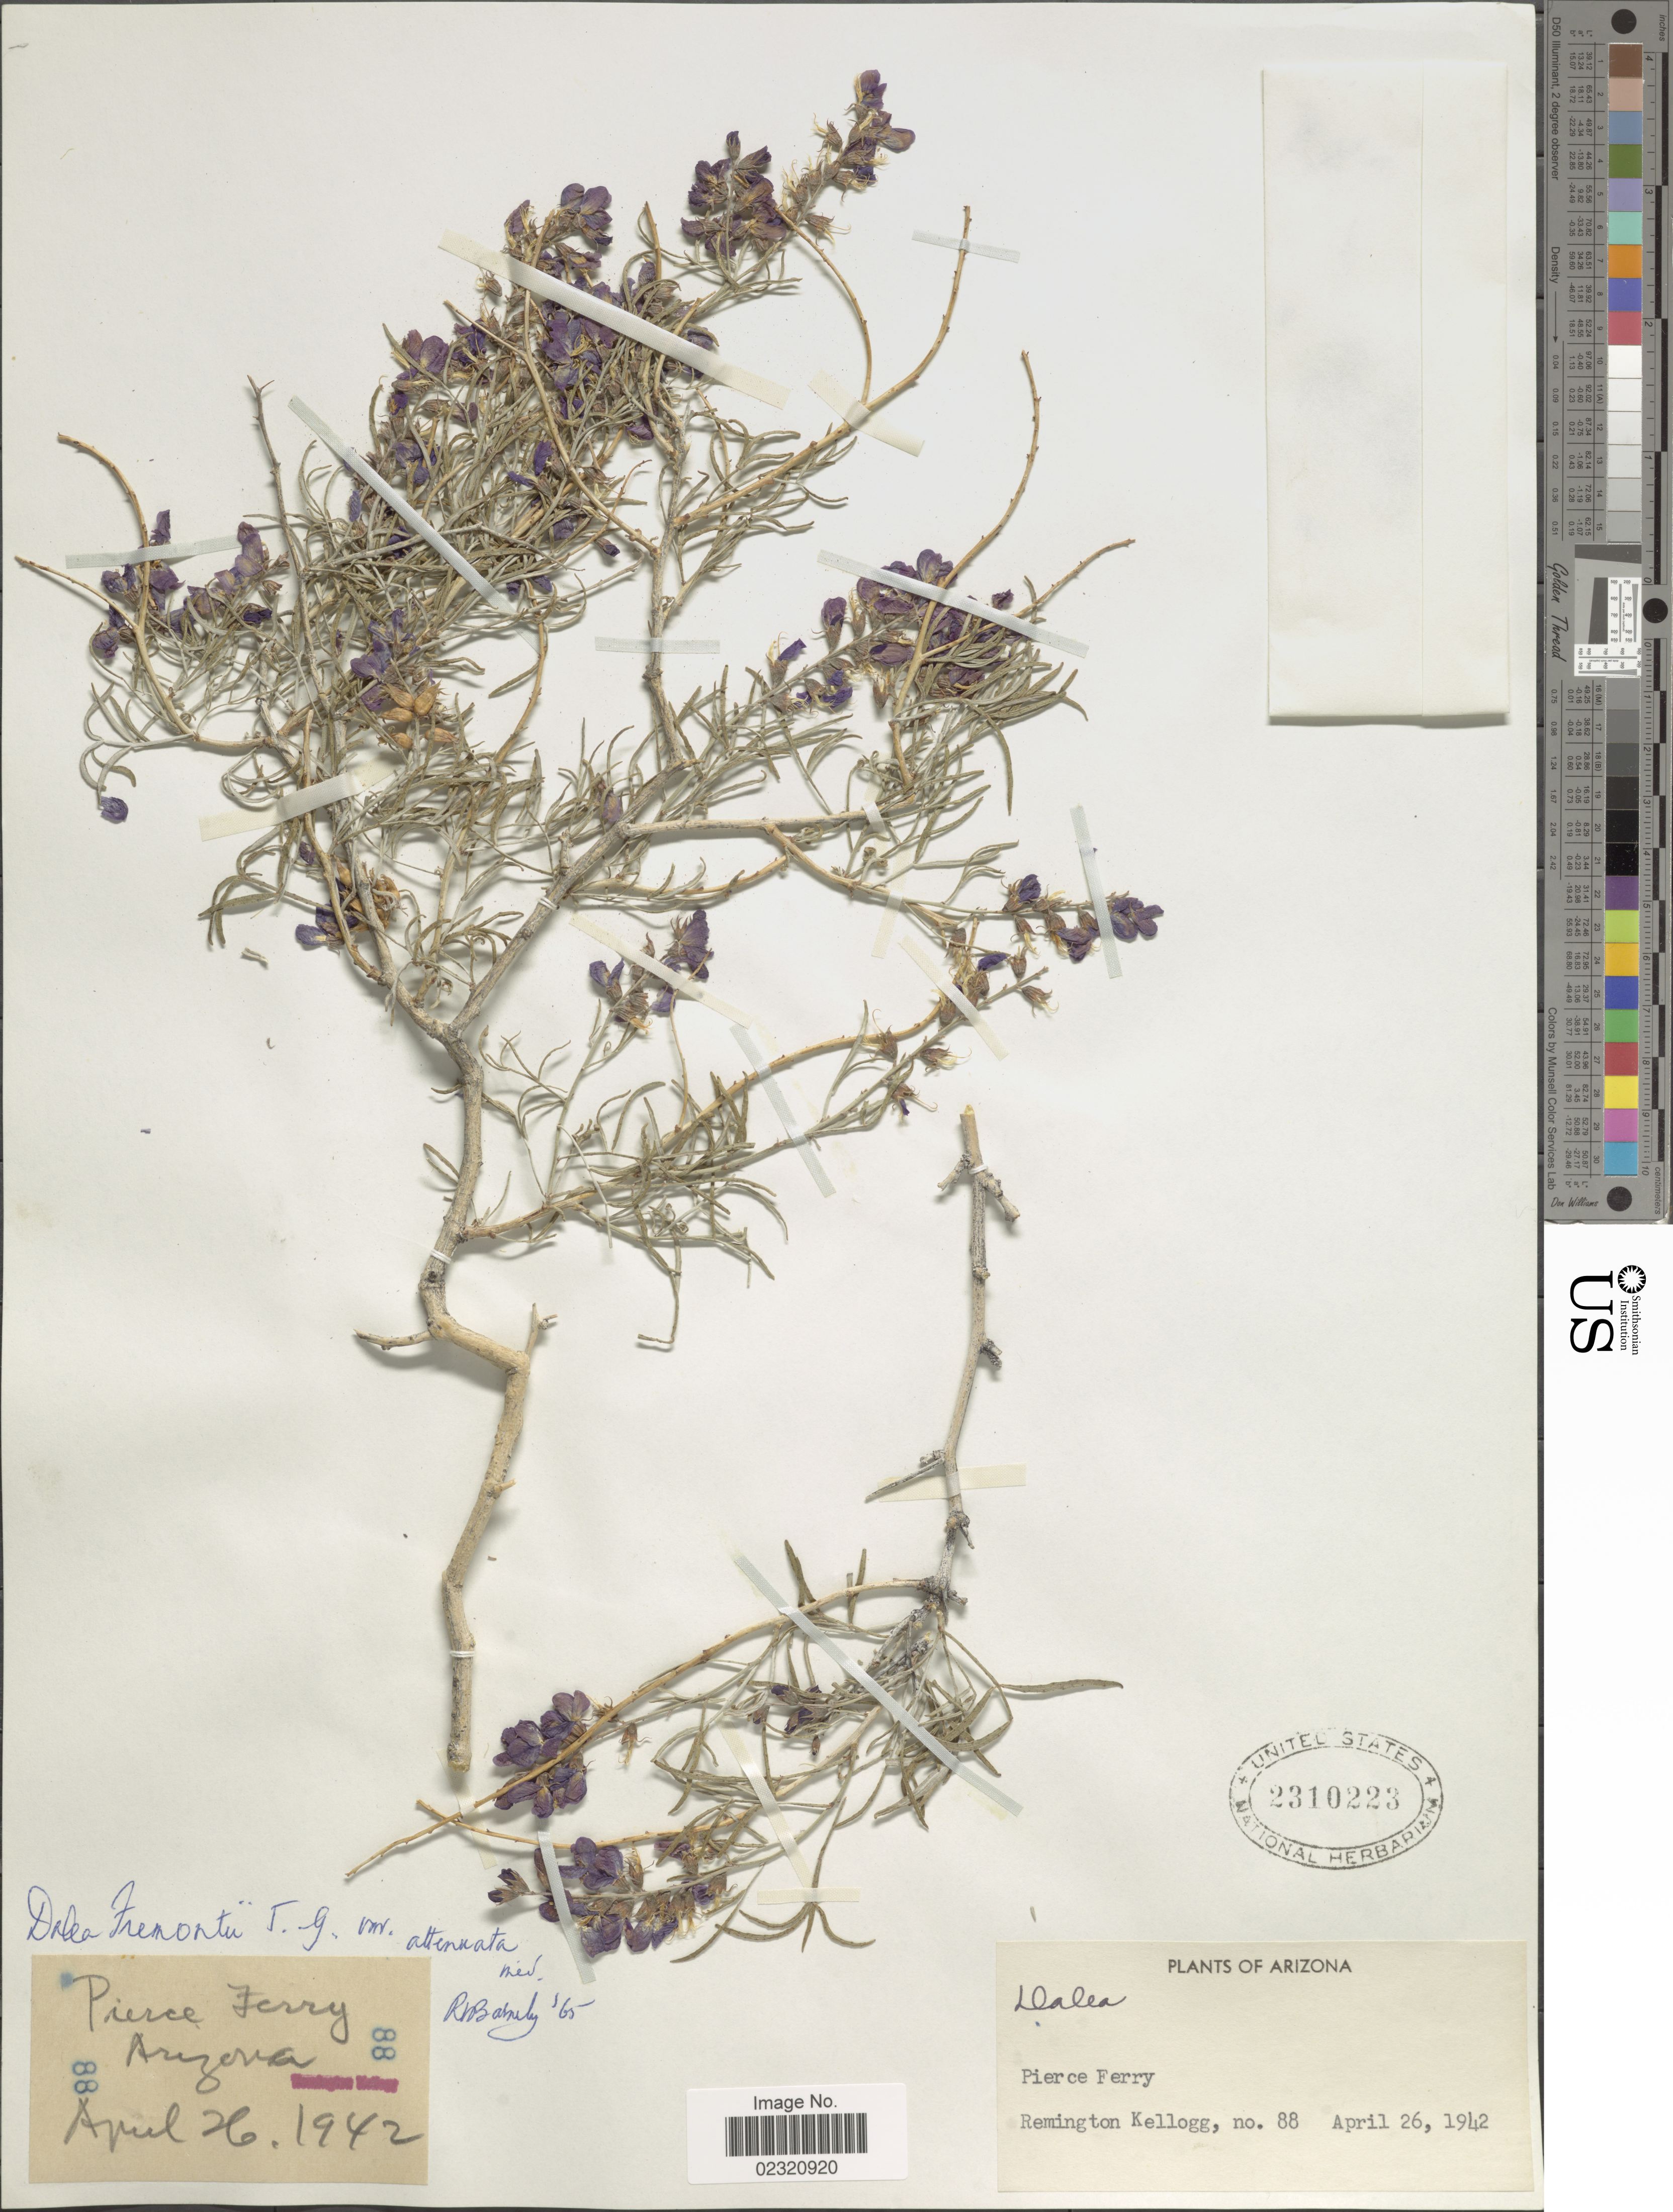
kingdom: Plantae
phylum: Tracheophyta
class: Magnoliopsida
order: Fabales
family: Fabaceae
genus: Psorothamnus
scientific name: Psorothamnus fremontii var. attenuatus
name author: Barneby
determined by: Strong, Mark T., (BOT), Smithsonian Institution - National Museum of Natural History (UNITED STATES)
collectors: R. Kellogg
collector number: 88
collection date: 1942-04-26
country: United States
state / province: Arizona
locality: Pierce Ferry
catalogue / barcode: US 2310223